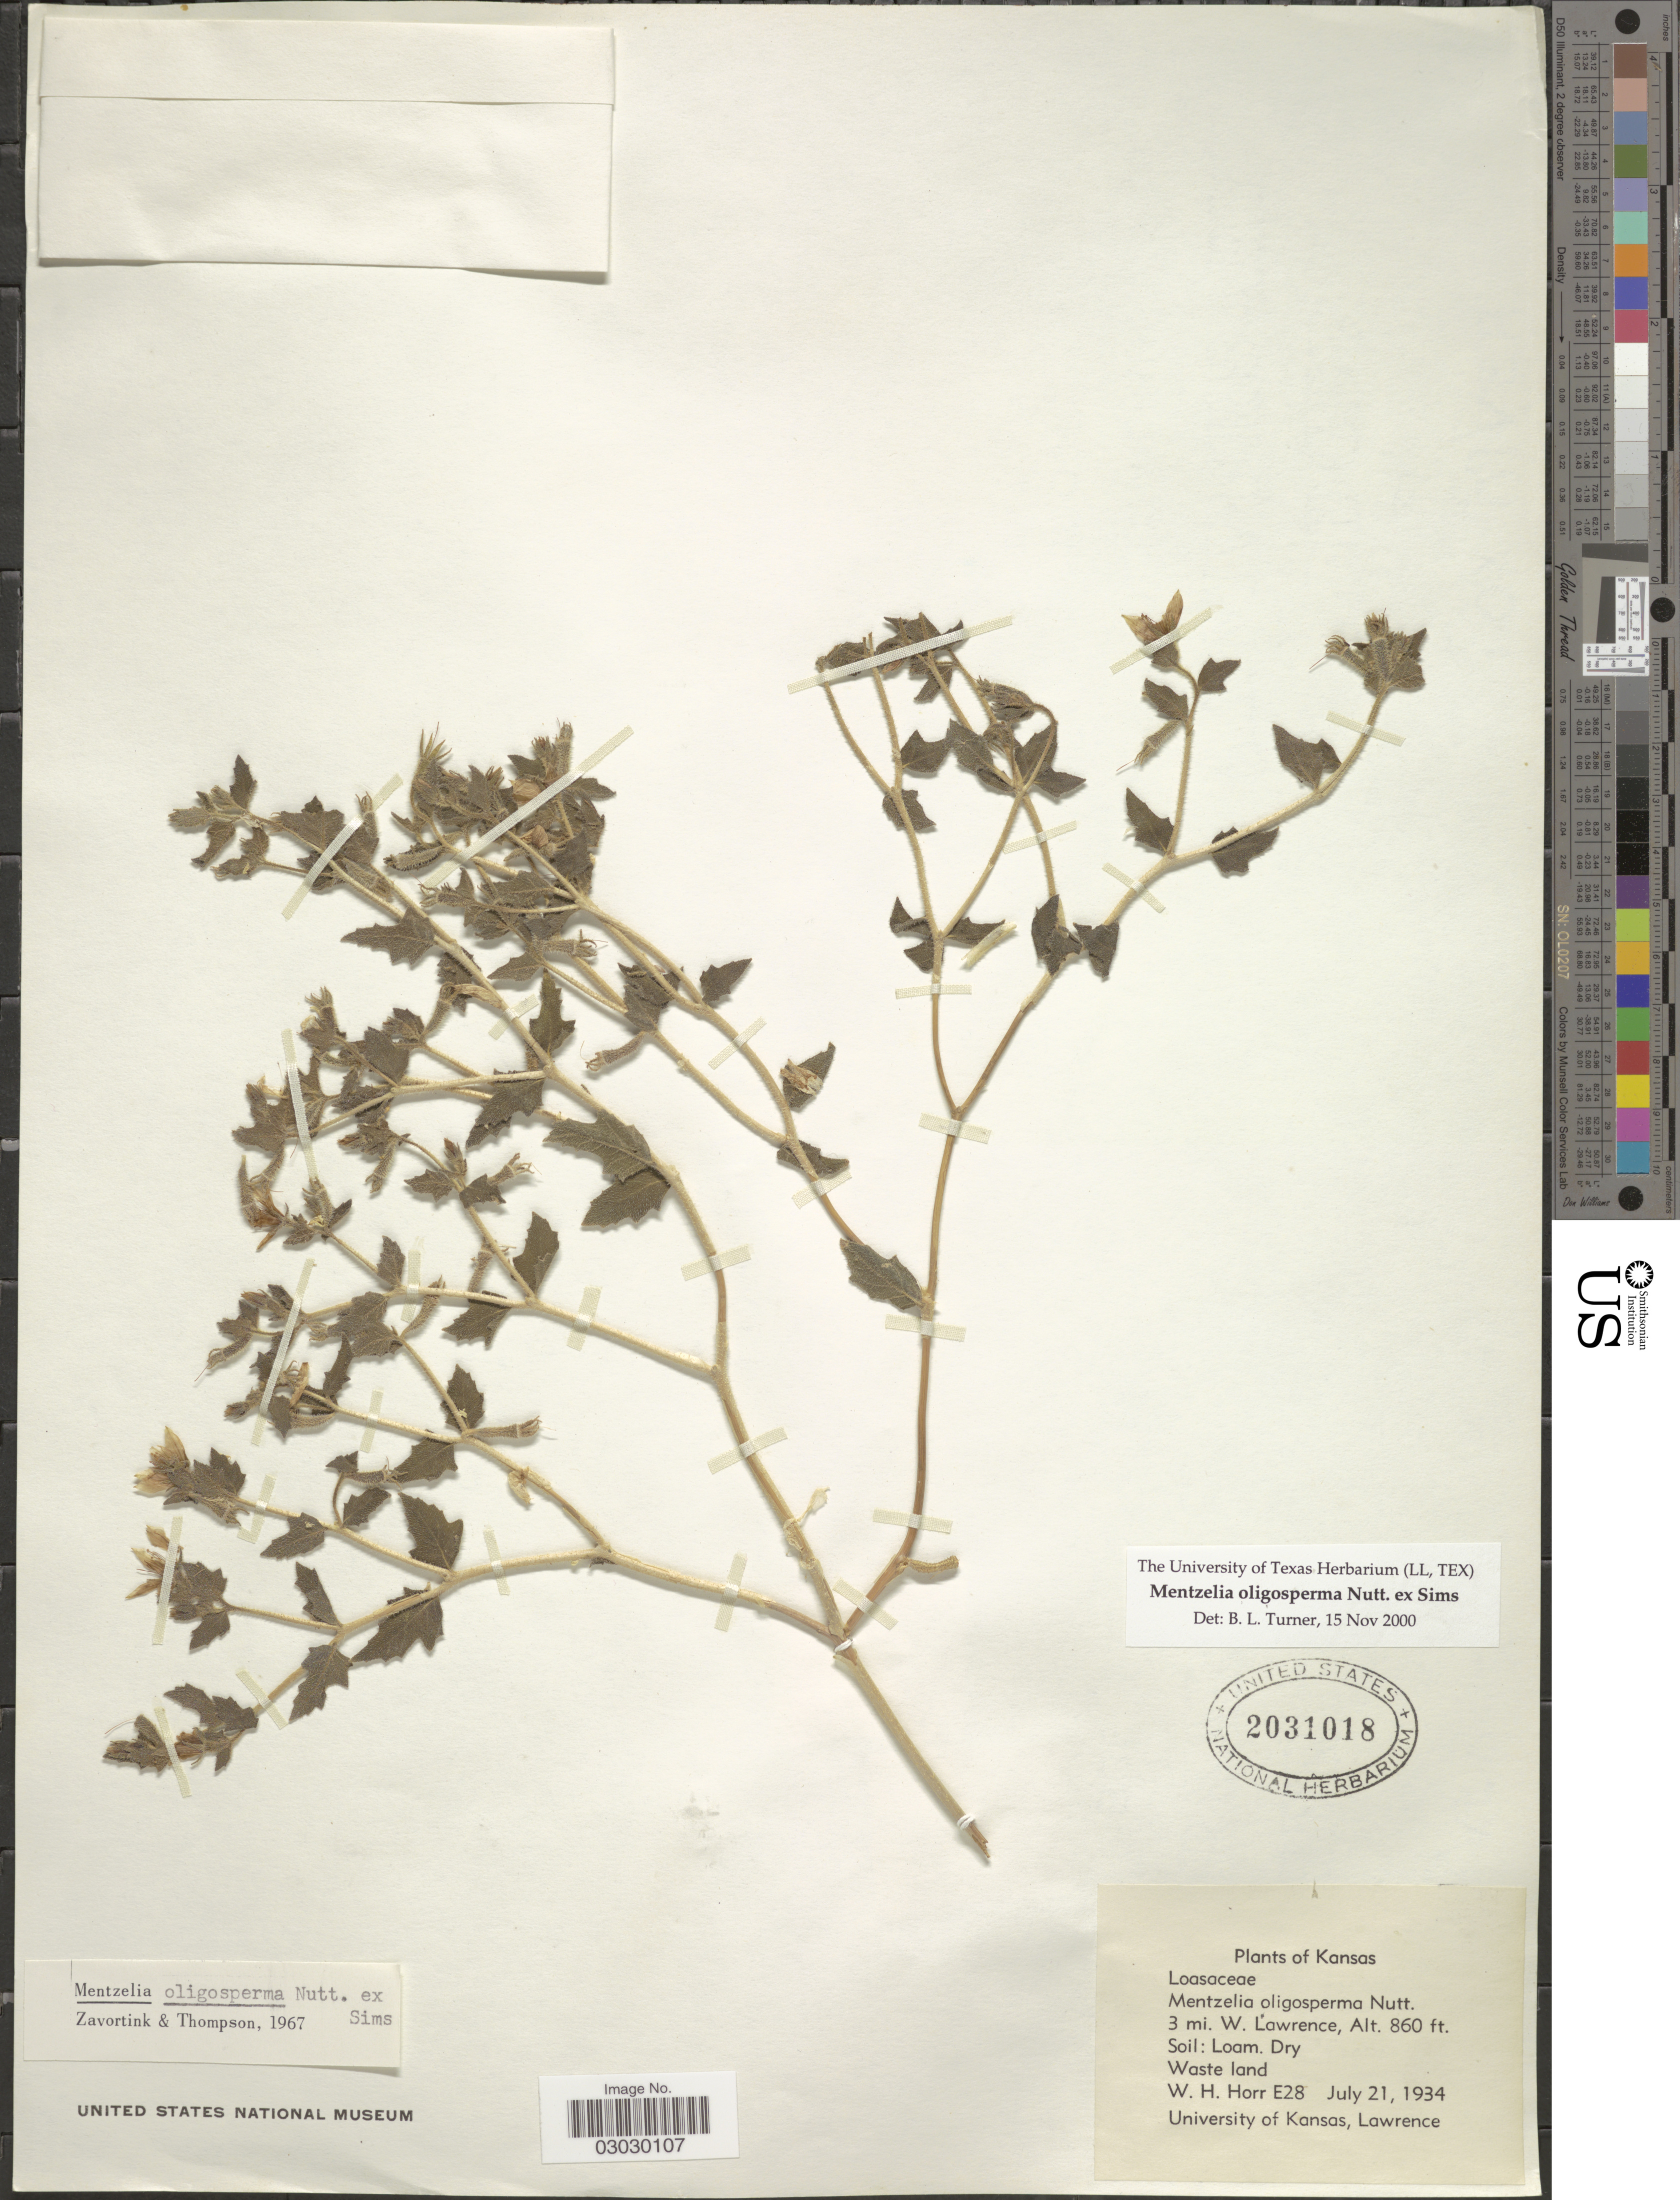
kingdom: Plantae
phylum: Tracheophyta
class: Magnoliopsida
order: Cornales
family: Loasaceae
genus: Mentzelia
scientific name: Mentzelia oligosperma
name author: Nutt. ex Sims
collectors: W. H. Horr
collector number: E28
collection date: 1934-07-21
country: United States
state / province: Kansas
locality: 3 mi. W. Lawrence.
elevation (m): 262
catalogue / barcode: US 2031018